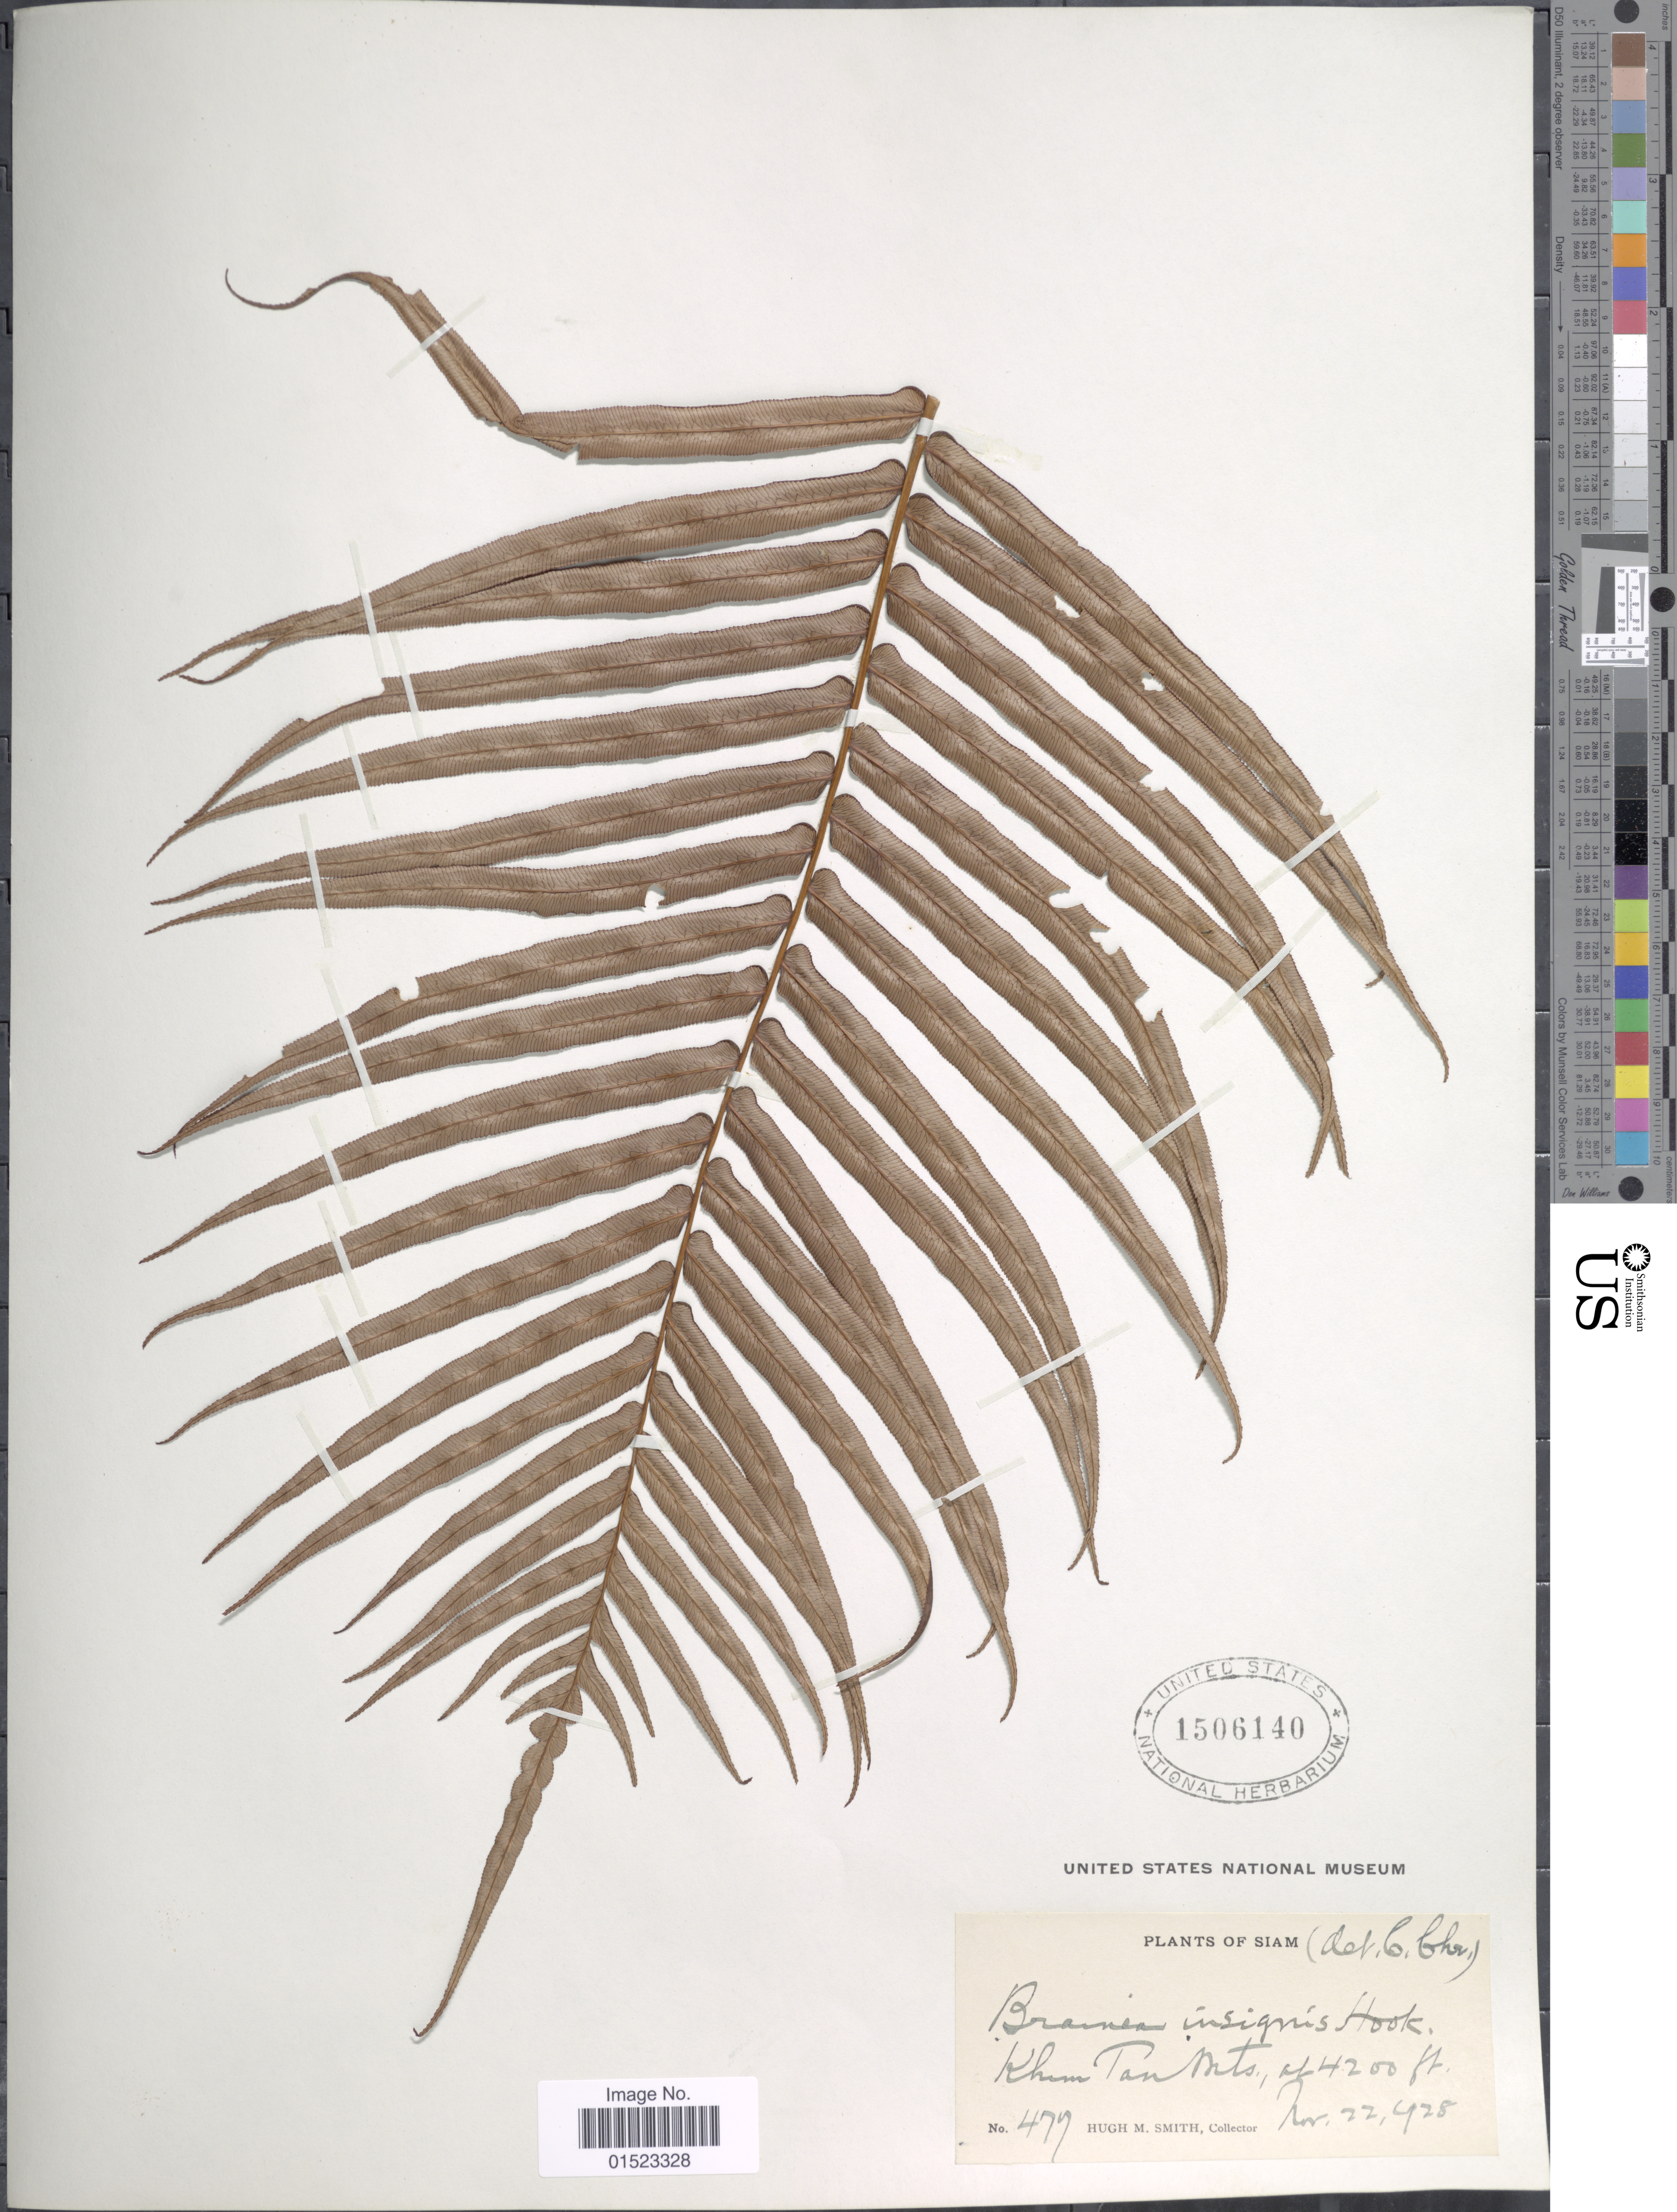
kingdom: Plantae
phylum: Tracheophyta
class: Polypodiopsida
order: Polypodiales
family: Blechnaceae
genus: Brainea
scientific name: Brainea insignis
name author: (Hook.) J. Sm.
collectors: H. M. Smith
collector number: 479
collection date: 1928-11-22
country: Thailand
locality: Siam, Khun Tan Mts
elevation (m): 1280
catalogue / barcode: US 1506140